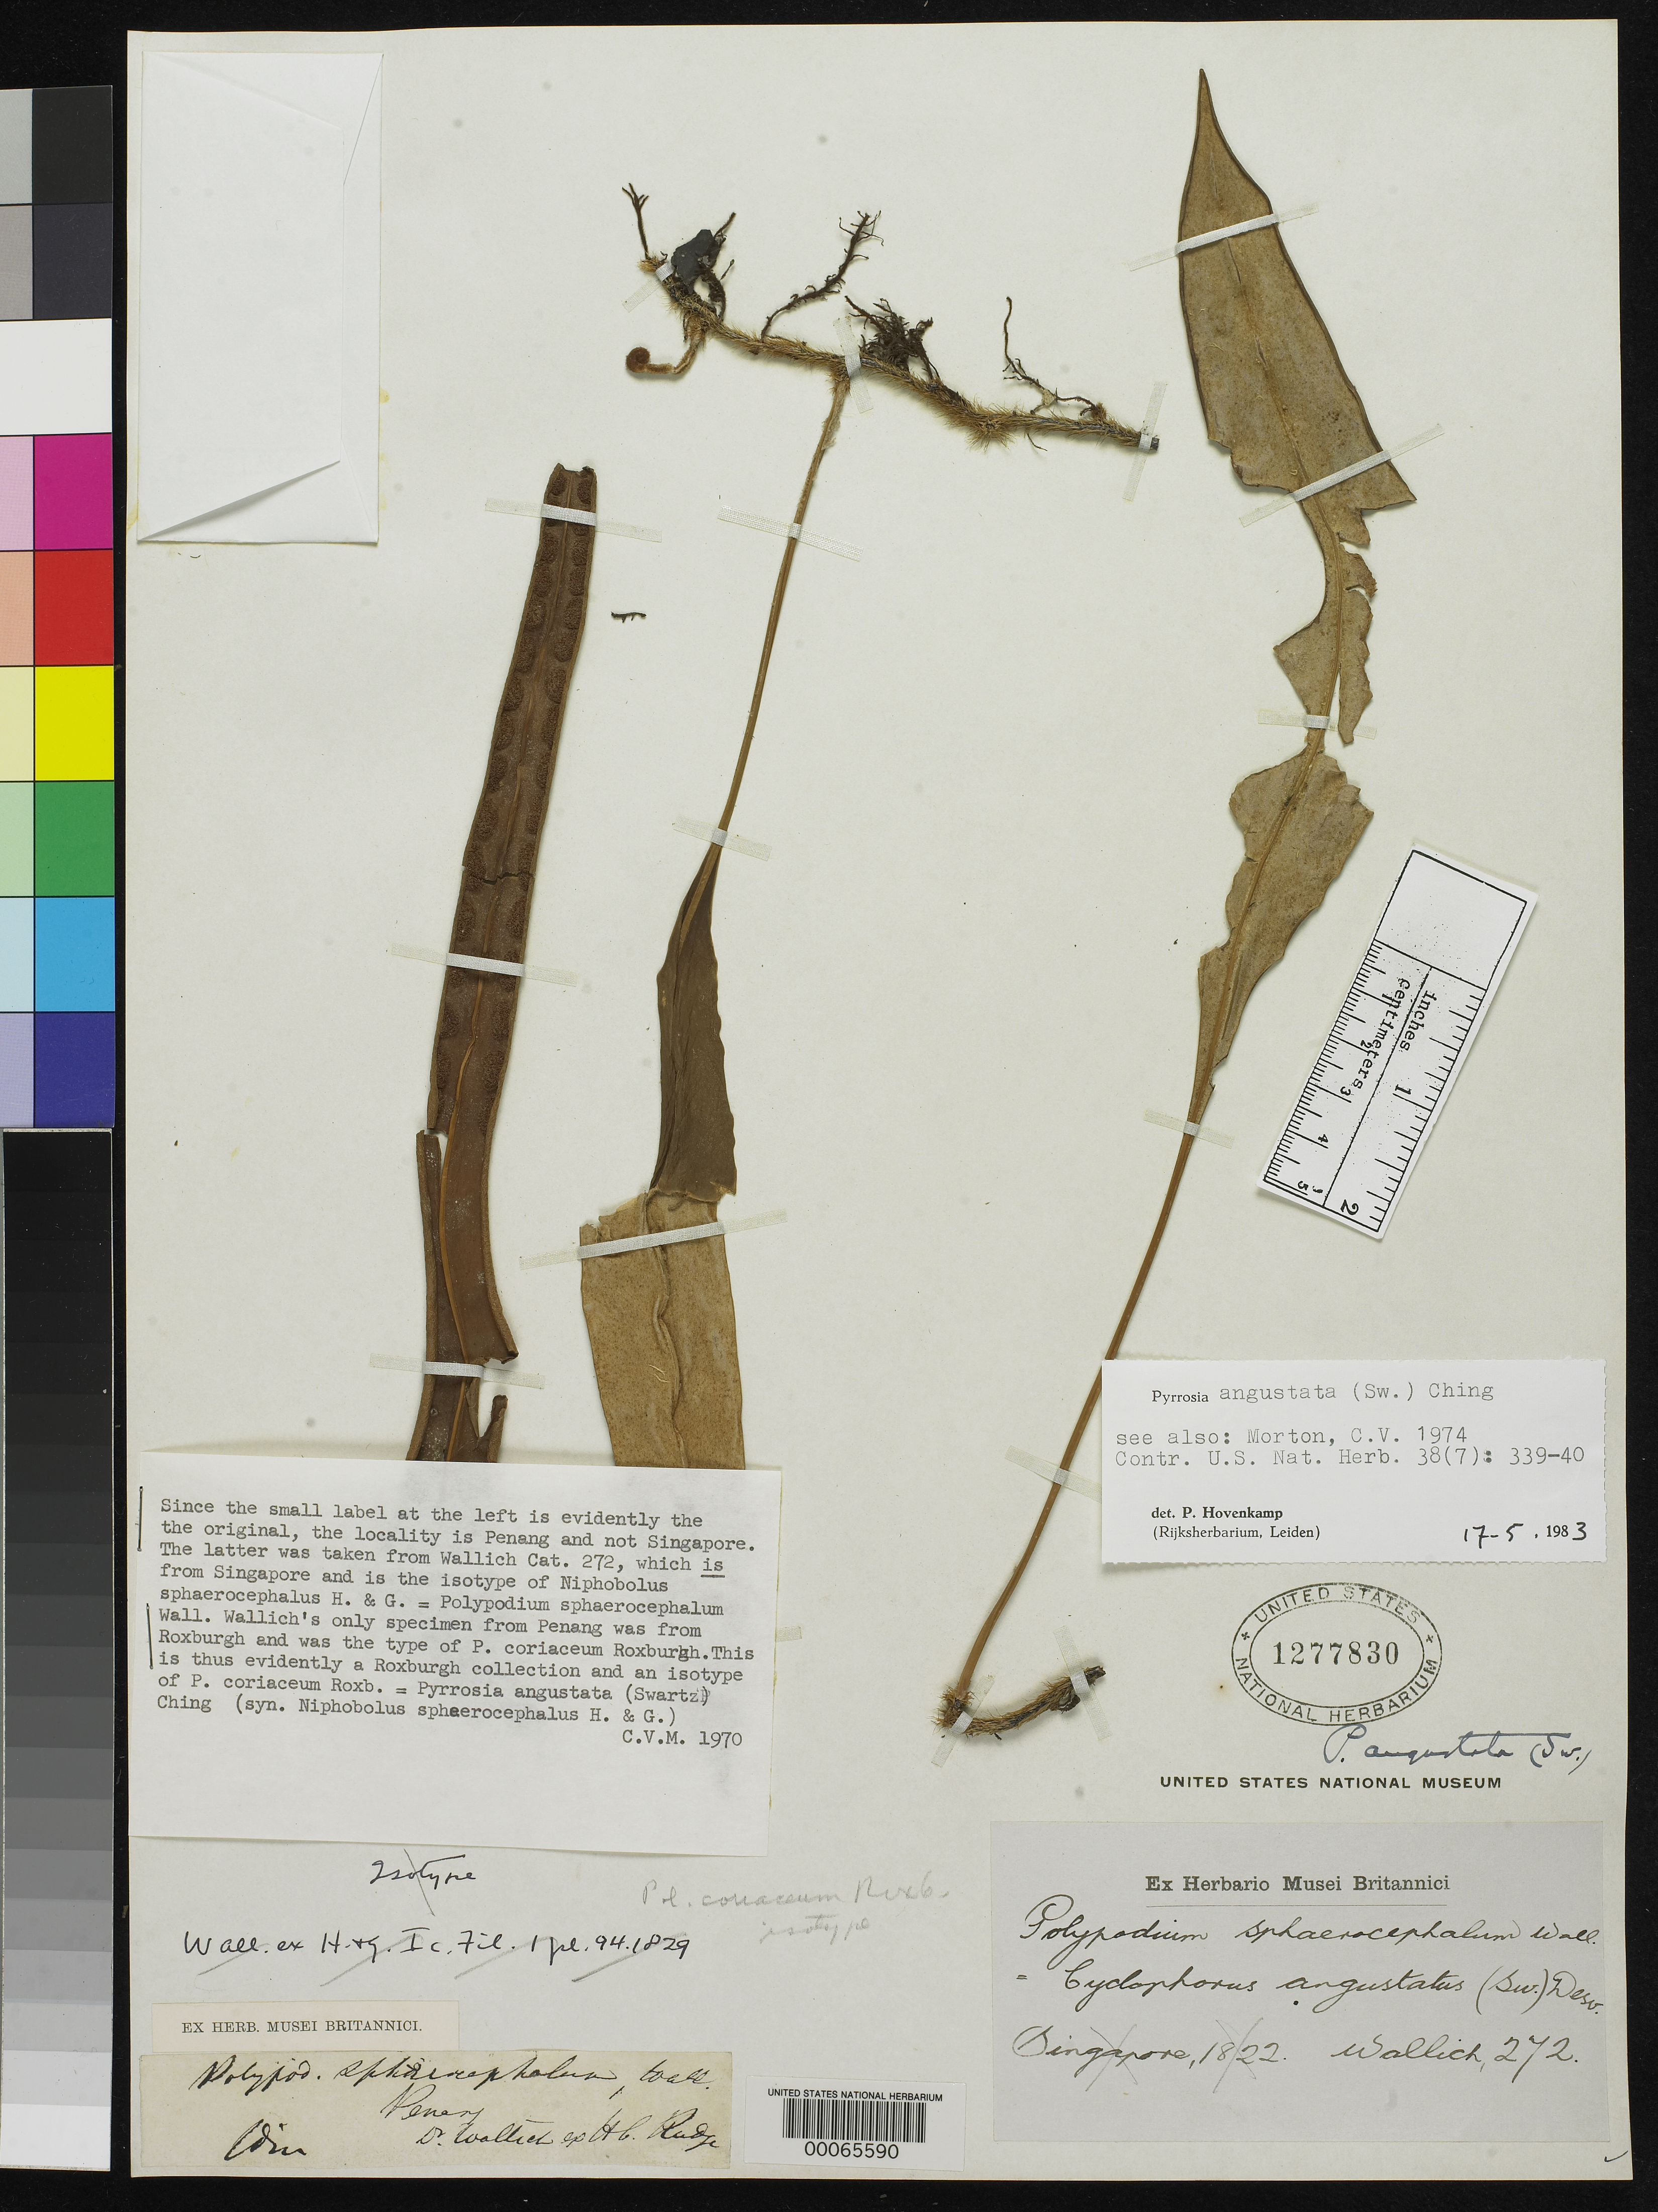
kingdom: Plantae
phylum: Tracheophyta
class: Polypodiopsida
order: Polypodiales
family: Polypodiaceae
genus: Polypodium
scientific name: Polypodium coriaceum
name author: Roxb.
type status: Isotype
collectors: W. Roxburgh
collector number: Herb. Wallich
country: Malaysia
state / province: Pulau Pinang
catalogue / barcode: US 1277830